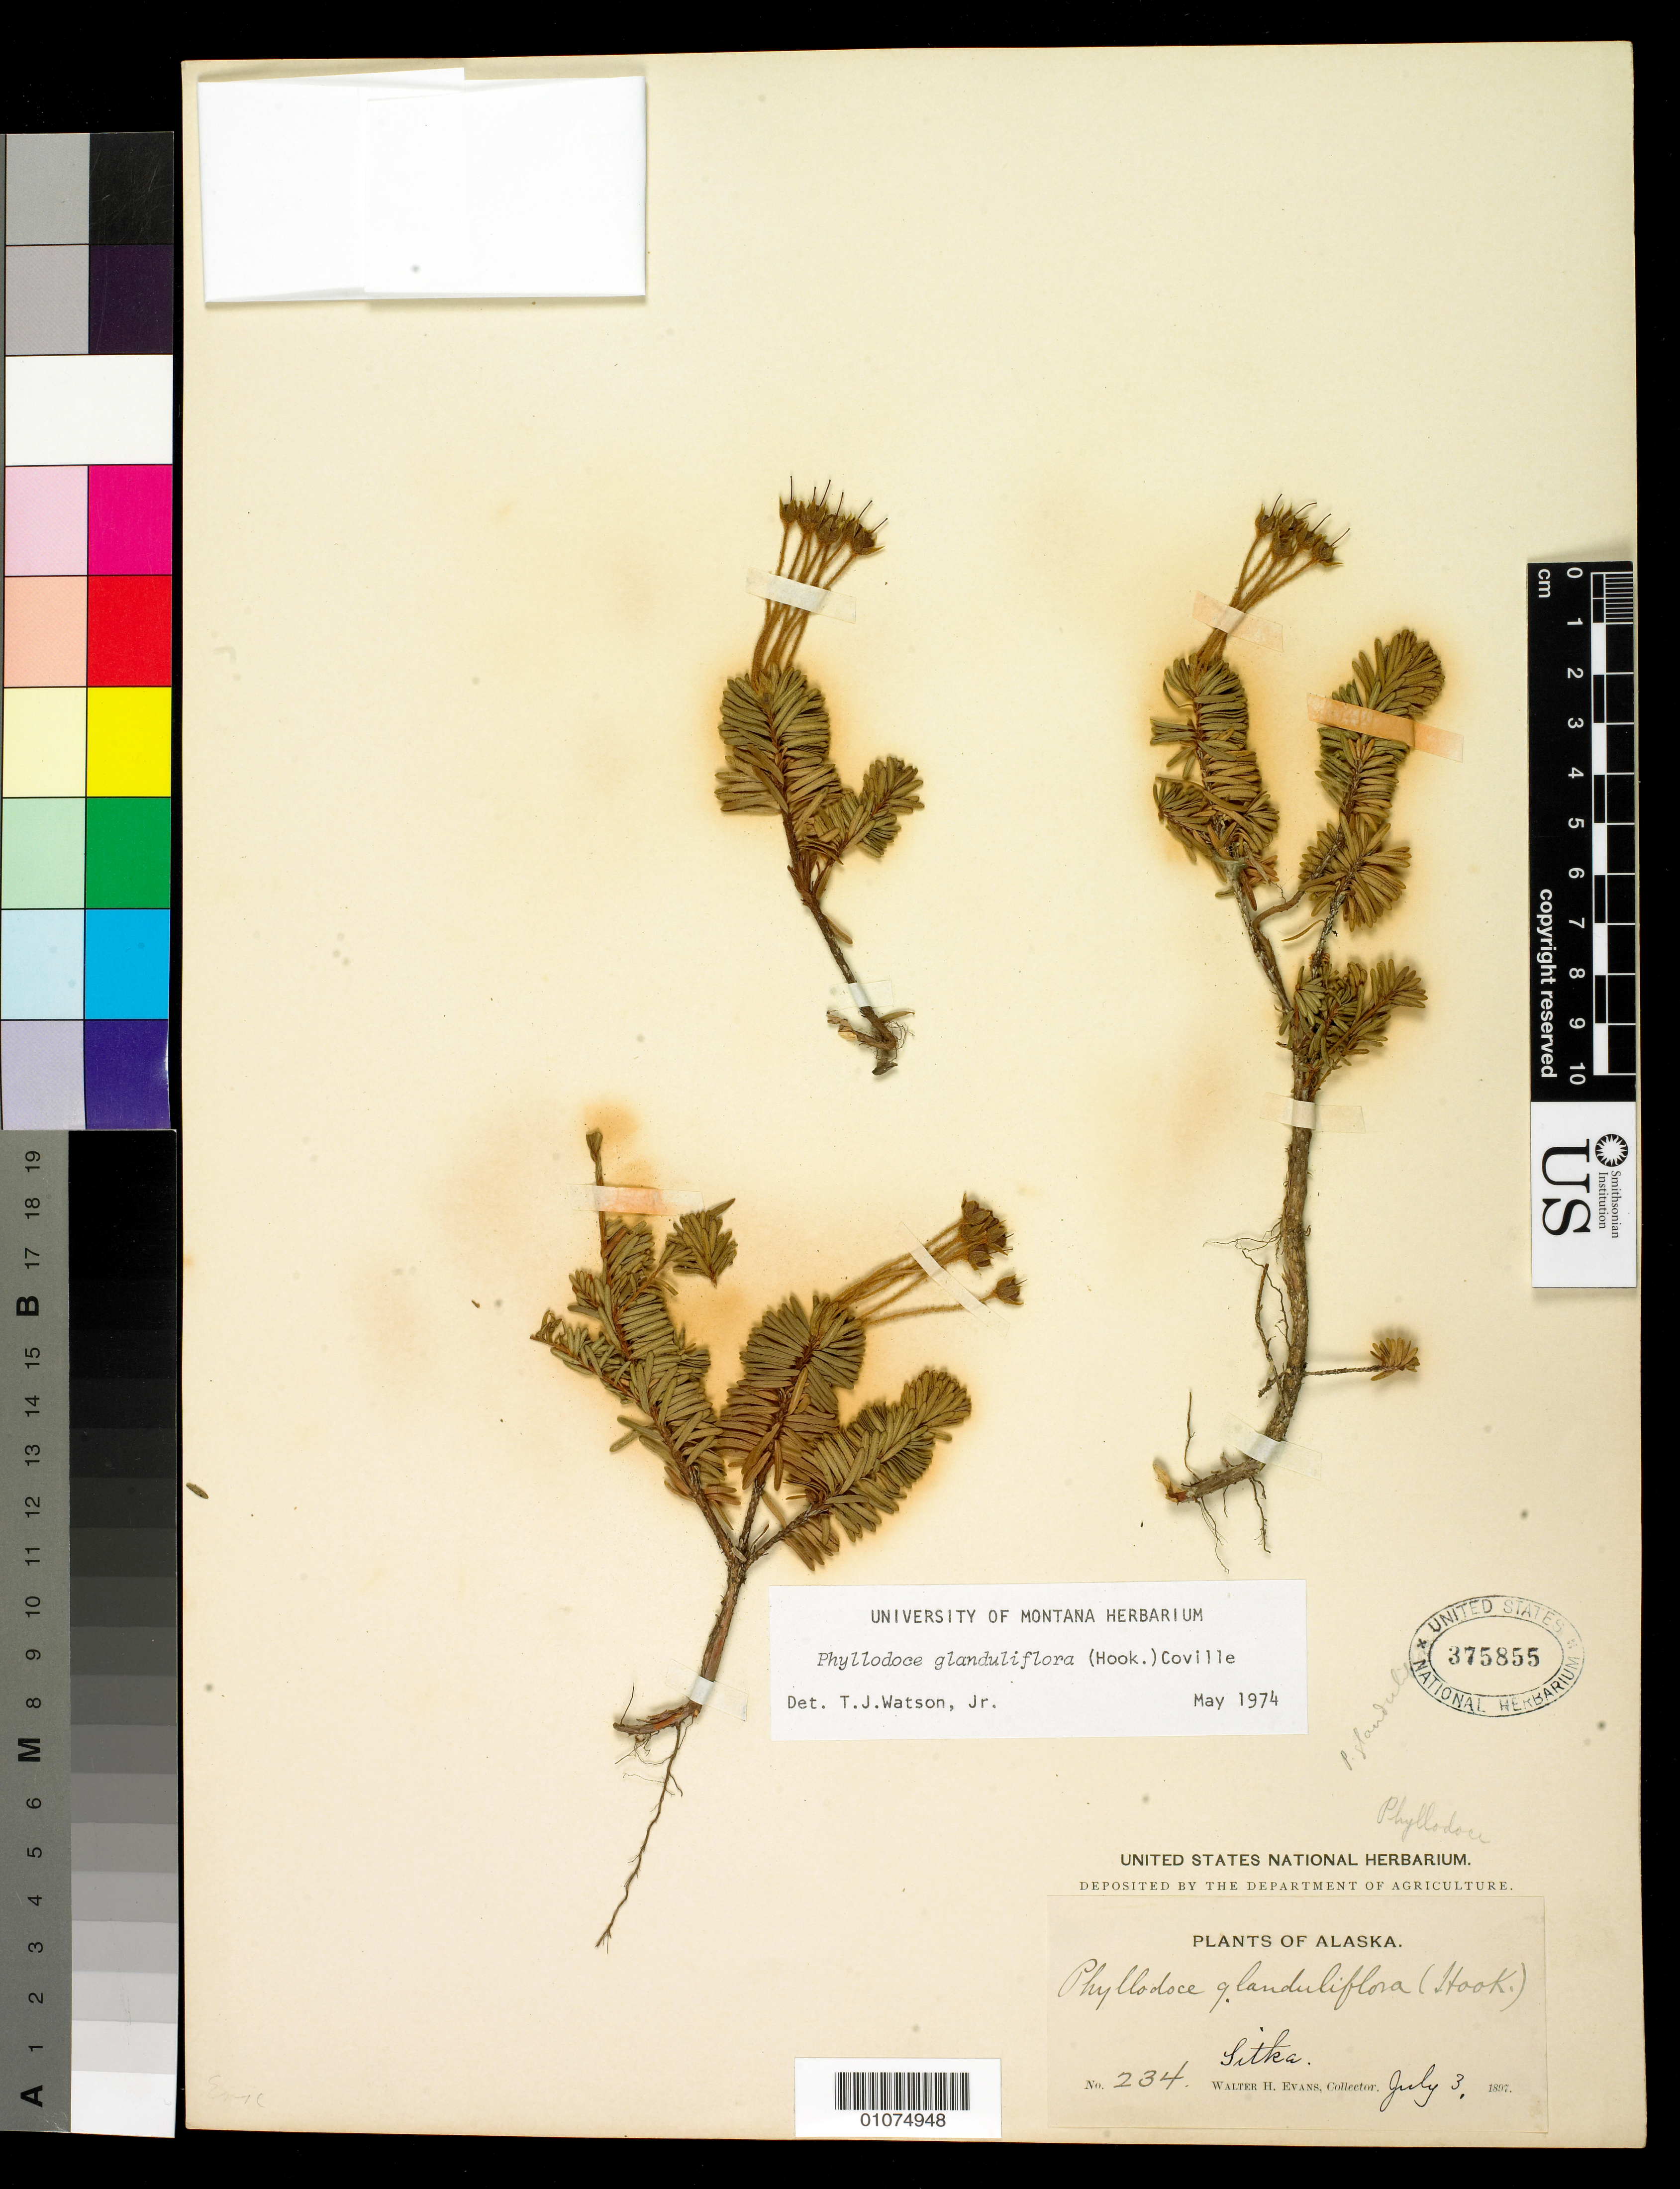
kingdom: Plantae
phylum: Tracheophyta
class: Magnoliopsida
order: Ericales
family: Ericaceae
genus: Phyllodoce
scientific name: Phyllodoce glanduliflora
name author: (Hook.) Coville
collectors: W. H. Evans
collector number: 234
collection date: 1897-07-03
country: United States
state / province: Alaska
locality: Sitka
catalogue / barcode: US 375855